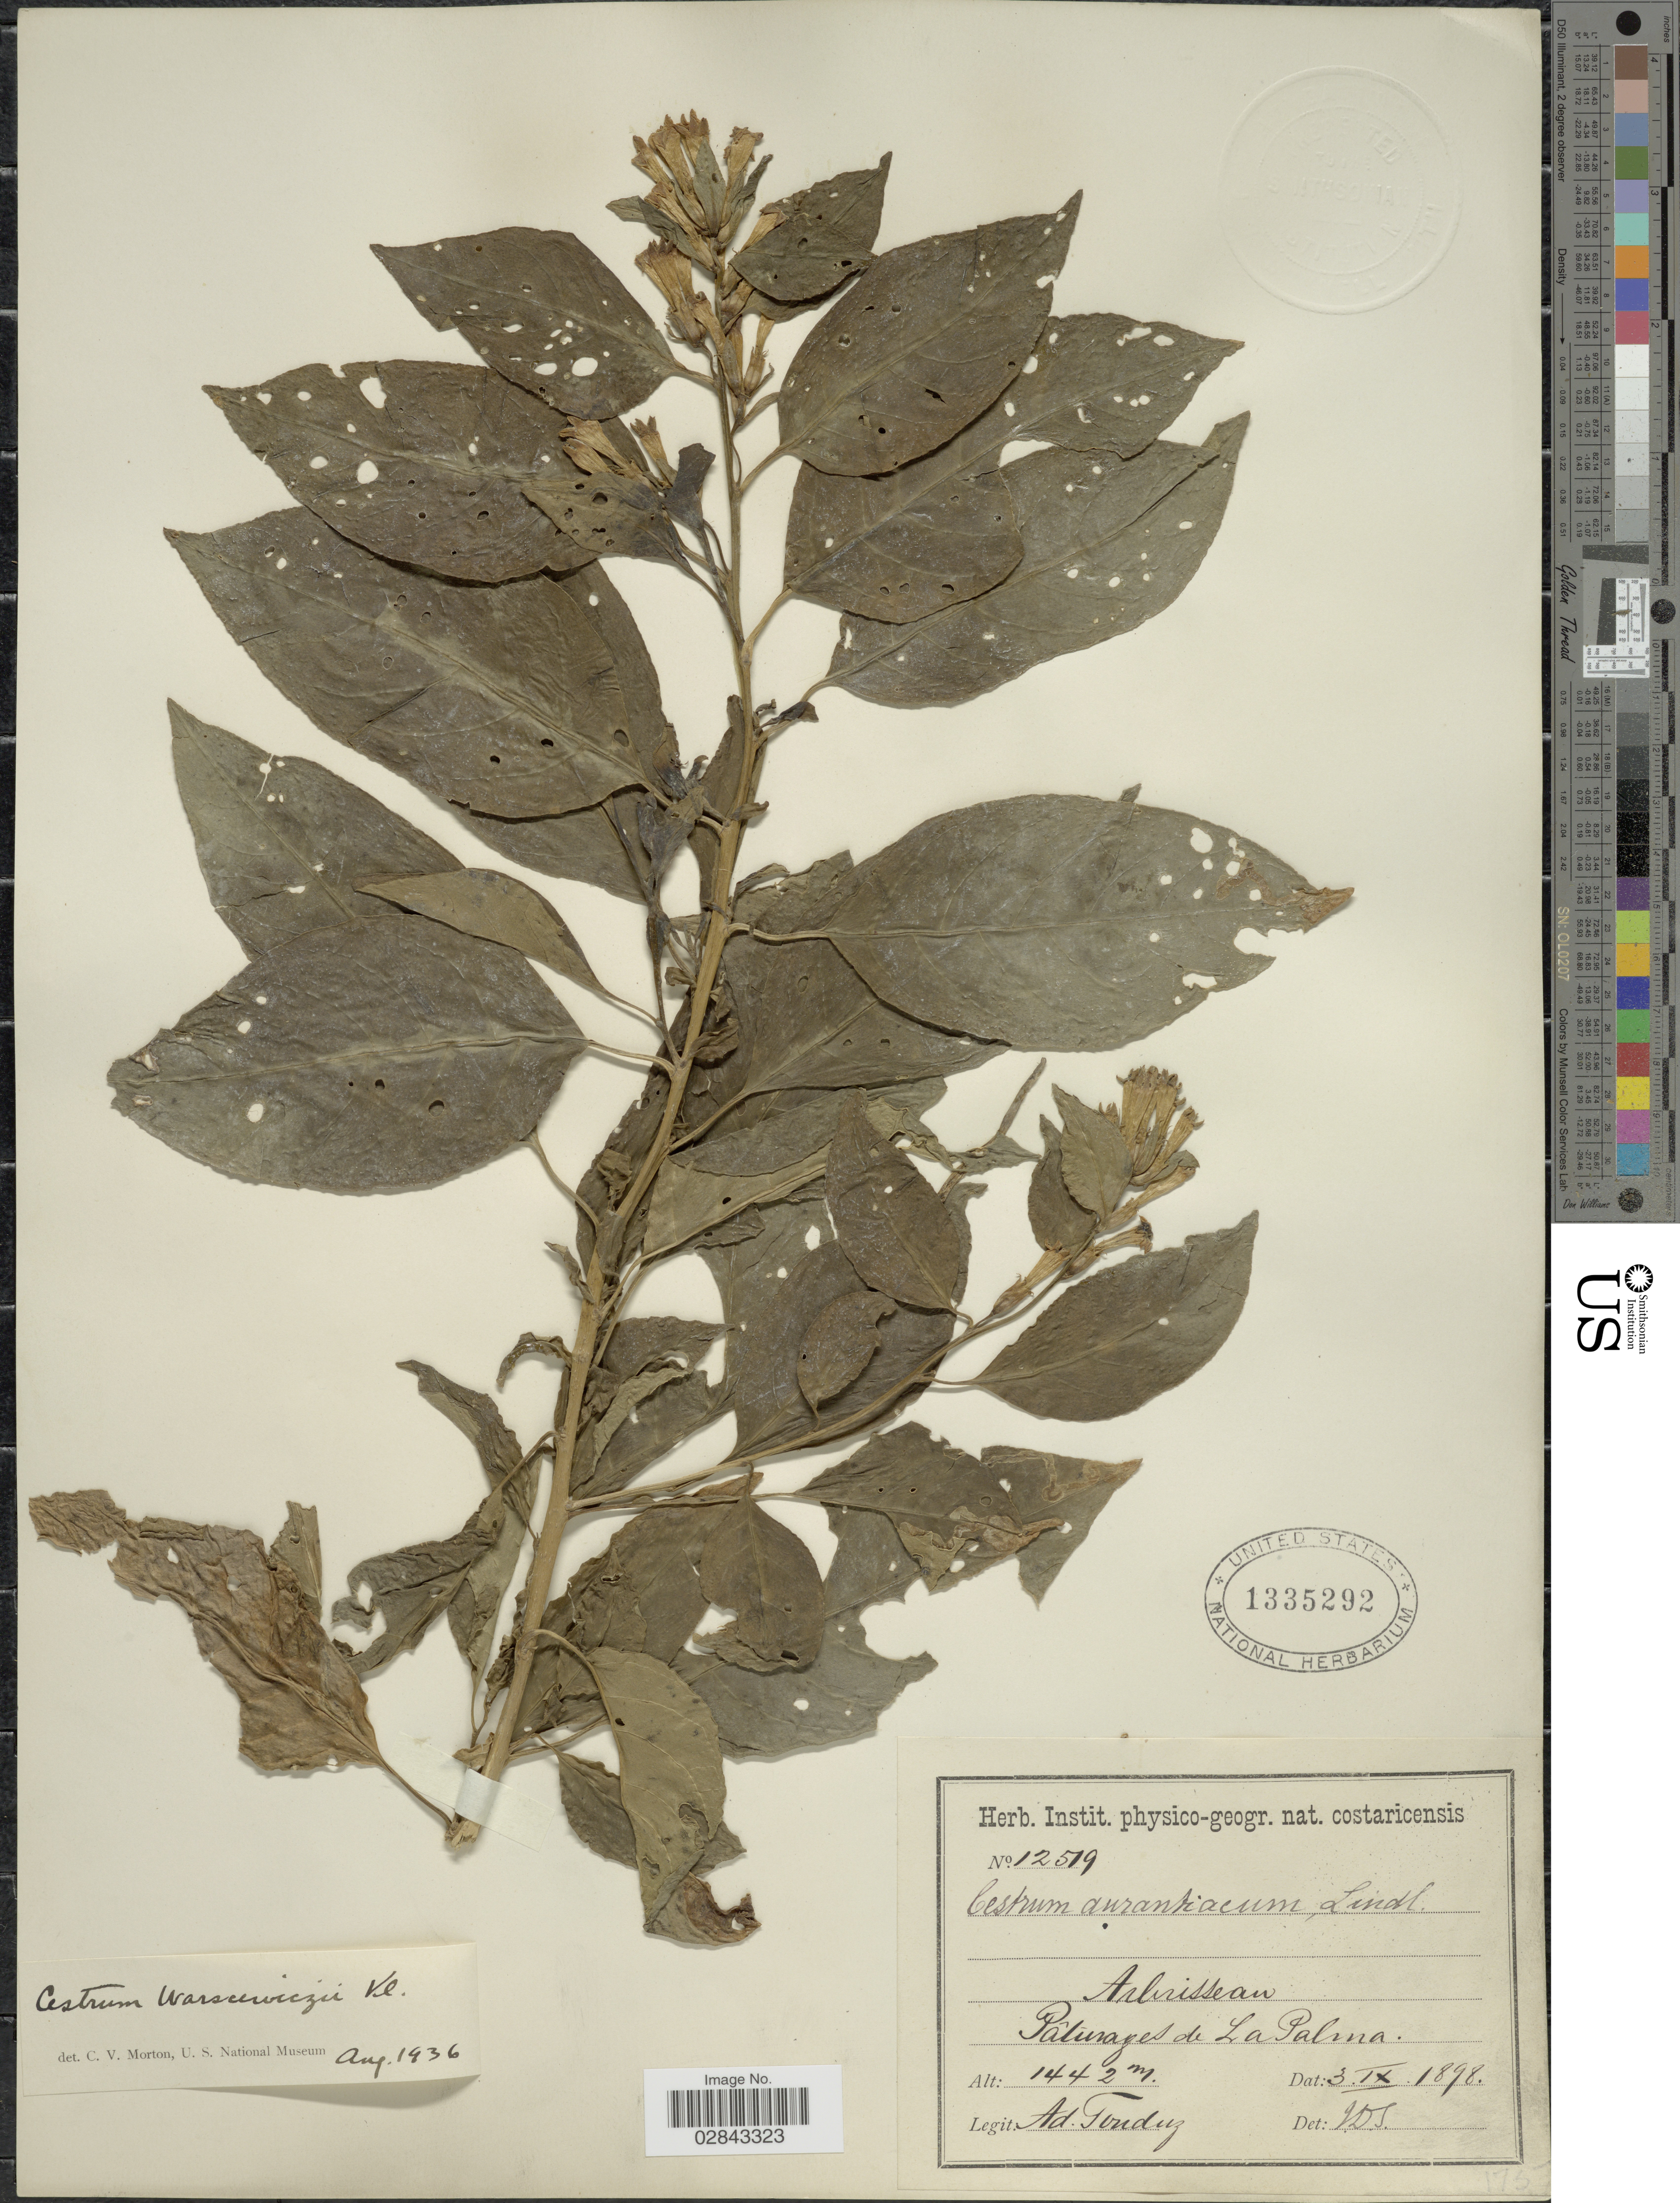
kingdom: Plantae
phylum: Tracheophyta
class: Magnoliopsida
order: Solanales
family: Solanaceae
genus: Cestrum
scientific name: Cestrum aurantiacum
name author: Lindley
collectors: A. Tonduz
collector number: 12519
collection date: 1898-09-03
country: Costa Rica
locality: Paturages de La Palma.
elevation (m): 1442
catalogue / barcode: US 1335292